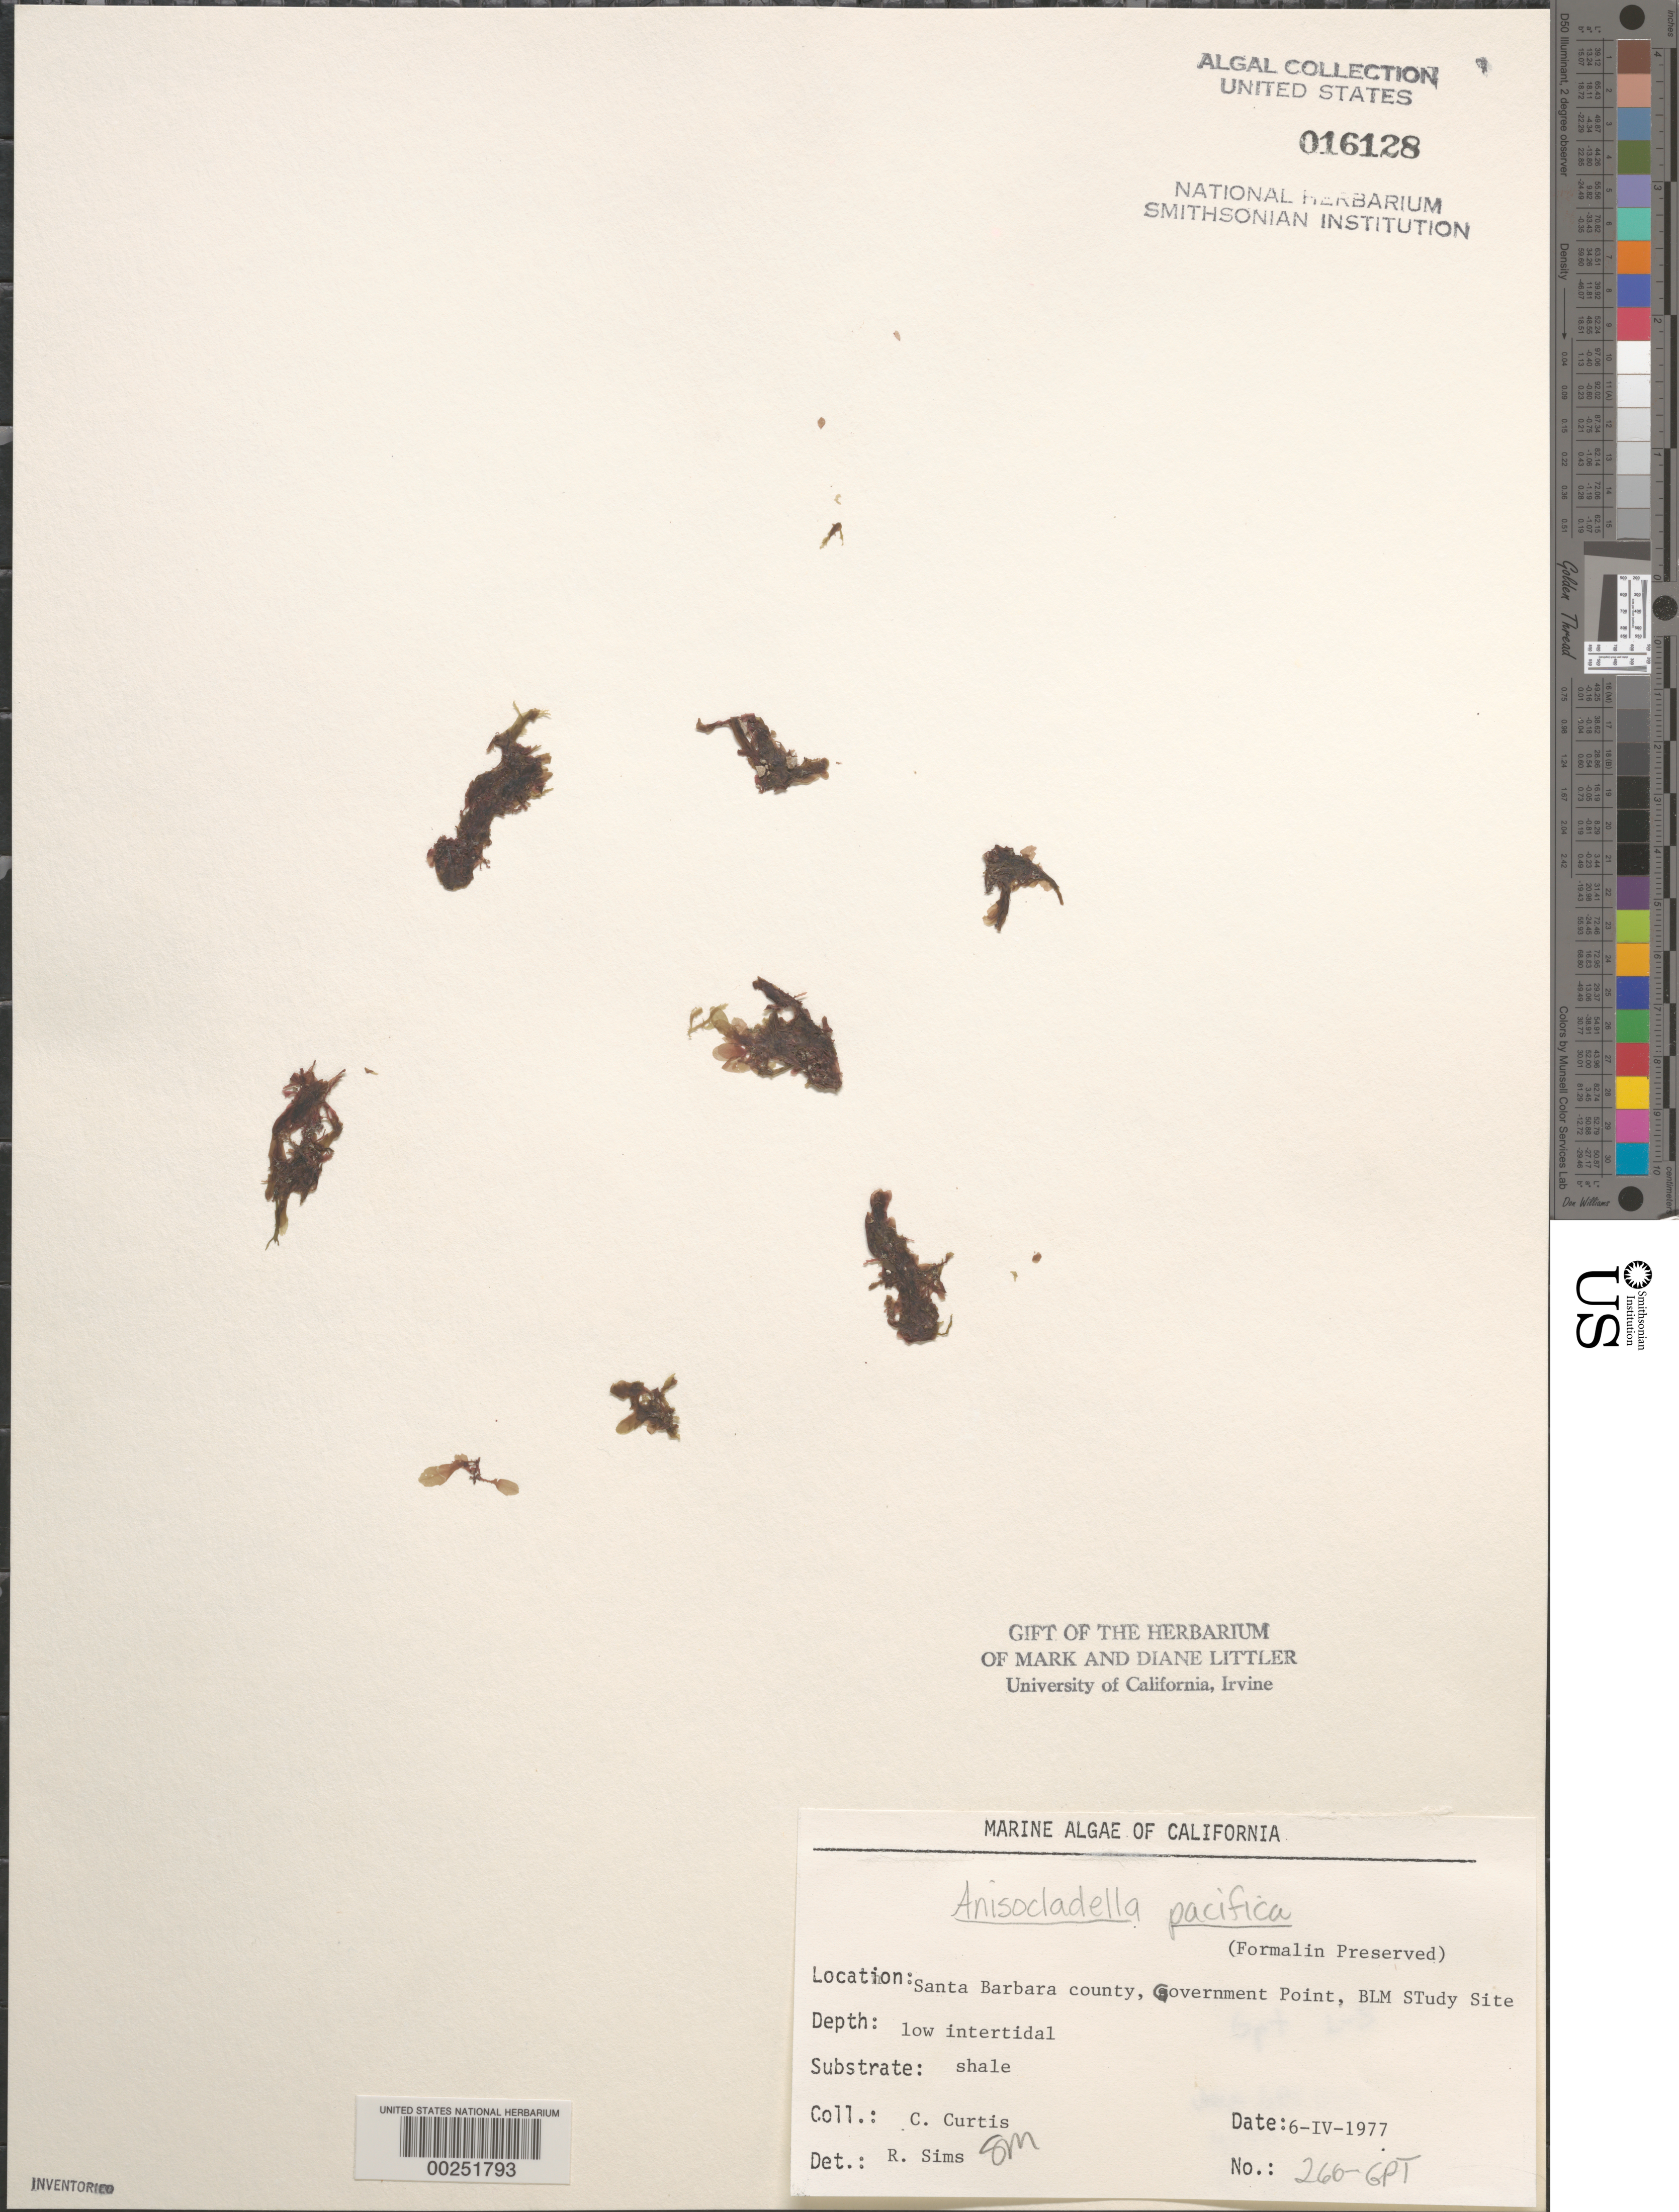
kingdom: Plantae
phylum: Rhodophyta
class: Florideophyceae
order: Ceramiales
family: Delesseriaceae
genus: Anisocladella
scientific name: Anisocladella pacifica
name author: Kylin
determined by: Sims, Robert H.; Murray, S. N.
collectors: C. Curtis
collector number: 266-gpt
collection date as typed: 06 Apr 1977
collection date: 1977-04-06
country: United States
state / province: California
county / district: Santa Barbara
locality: Government Point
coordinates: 34 26'31"N, 120 24'06"W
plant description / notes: BLM-SOCALBIGHT Rocky Intertidal Survey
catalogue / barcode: US 16128